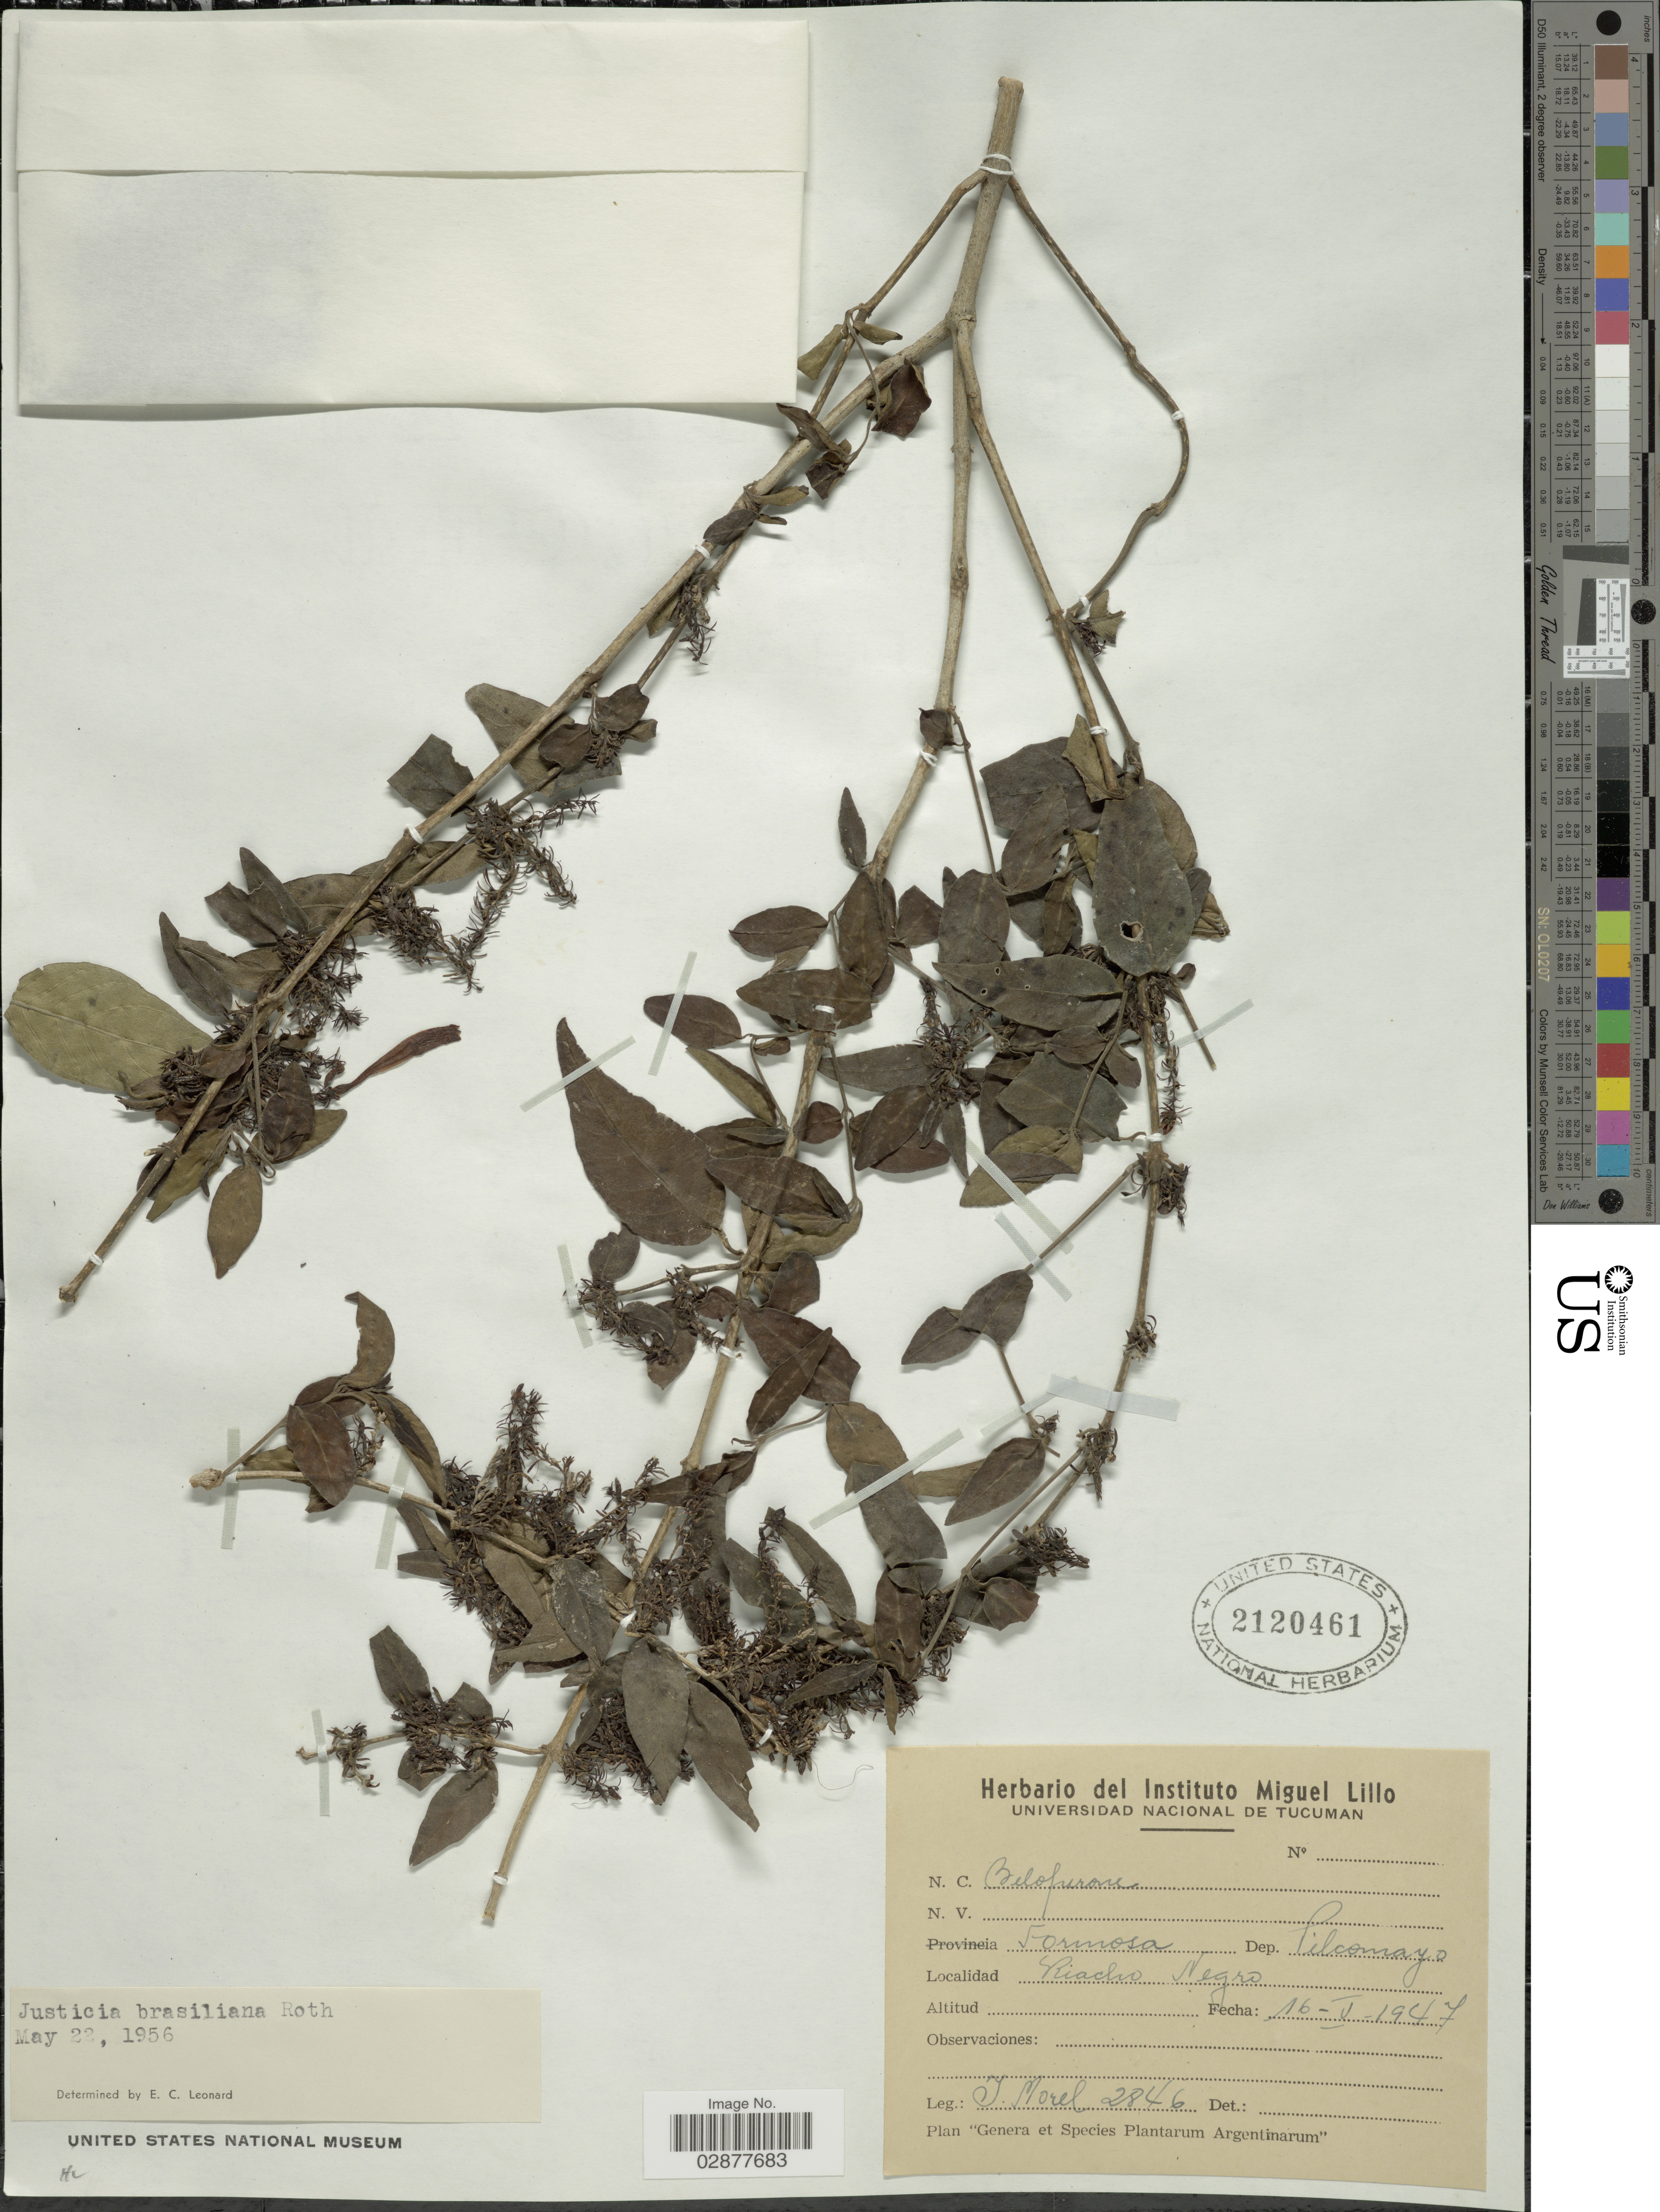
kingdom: Plantae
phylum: Tracheophyta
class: Magnoliopsida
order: Lamiales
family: Acanthaceae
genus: Justicia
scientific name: Justicia brasiliana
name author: Roth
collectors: I. Morel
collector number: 2846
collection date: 1947-05-16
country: Argentina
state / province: Formosa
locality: Dep. Pilcomayo. Riacho Negro.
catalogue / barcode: US 2120461